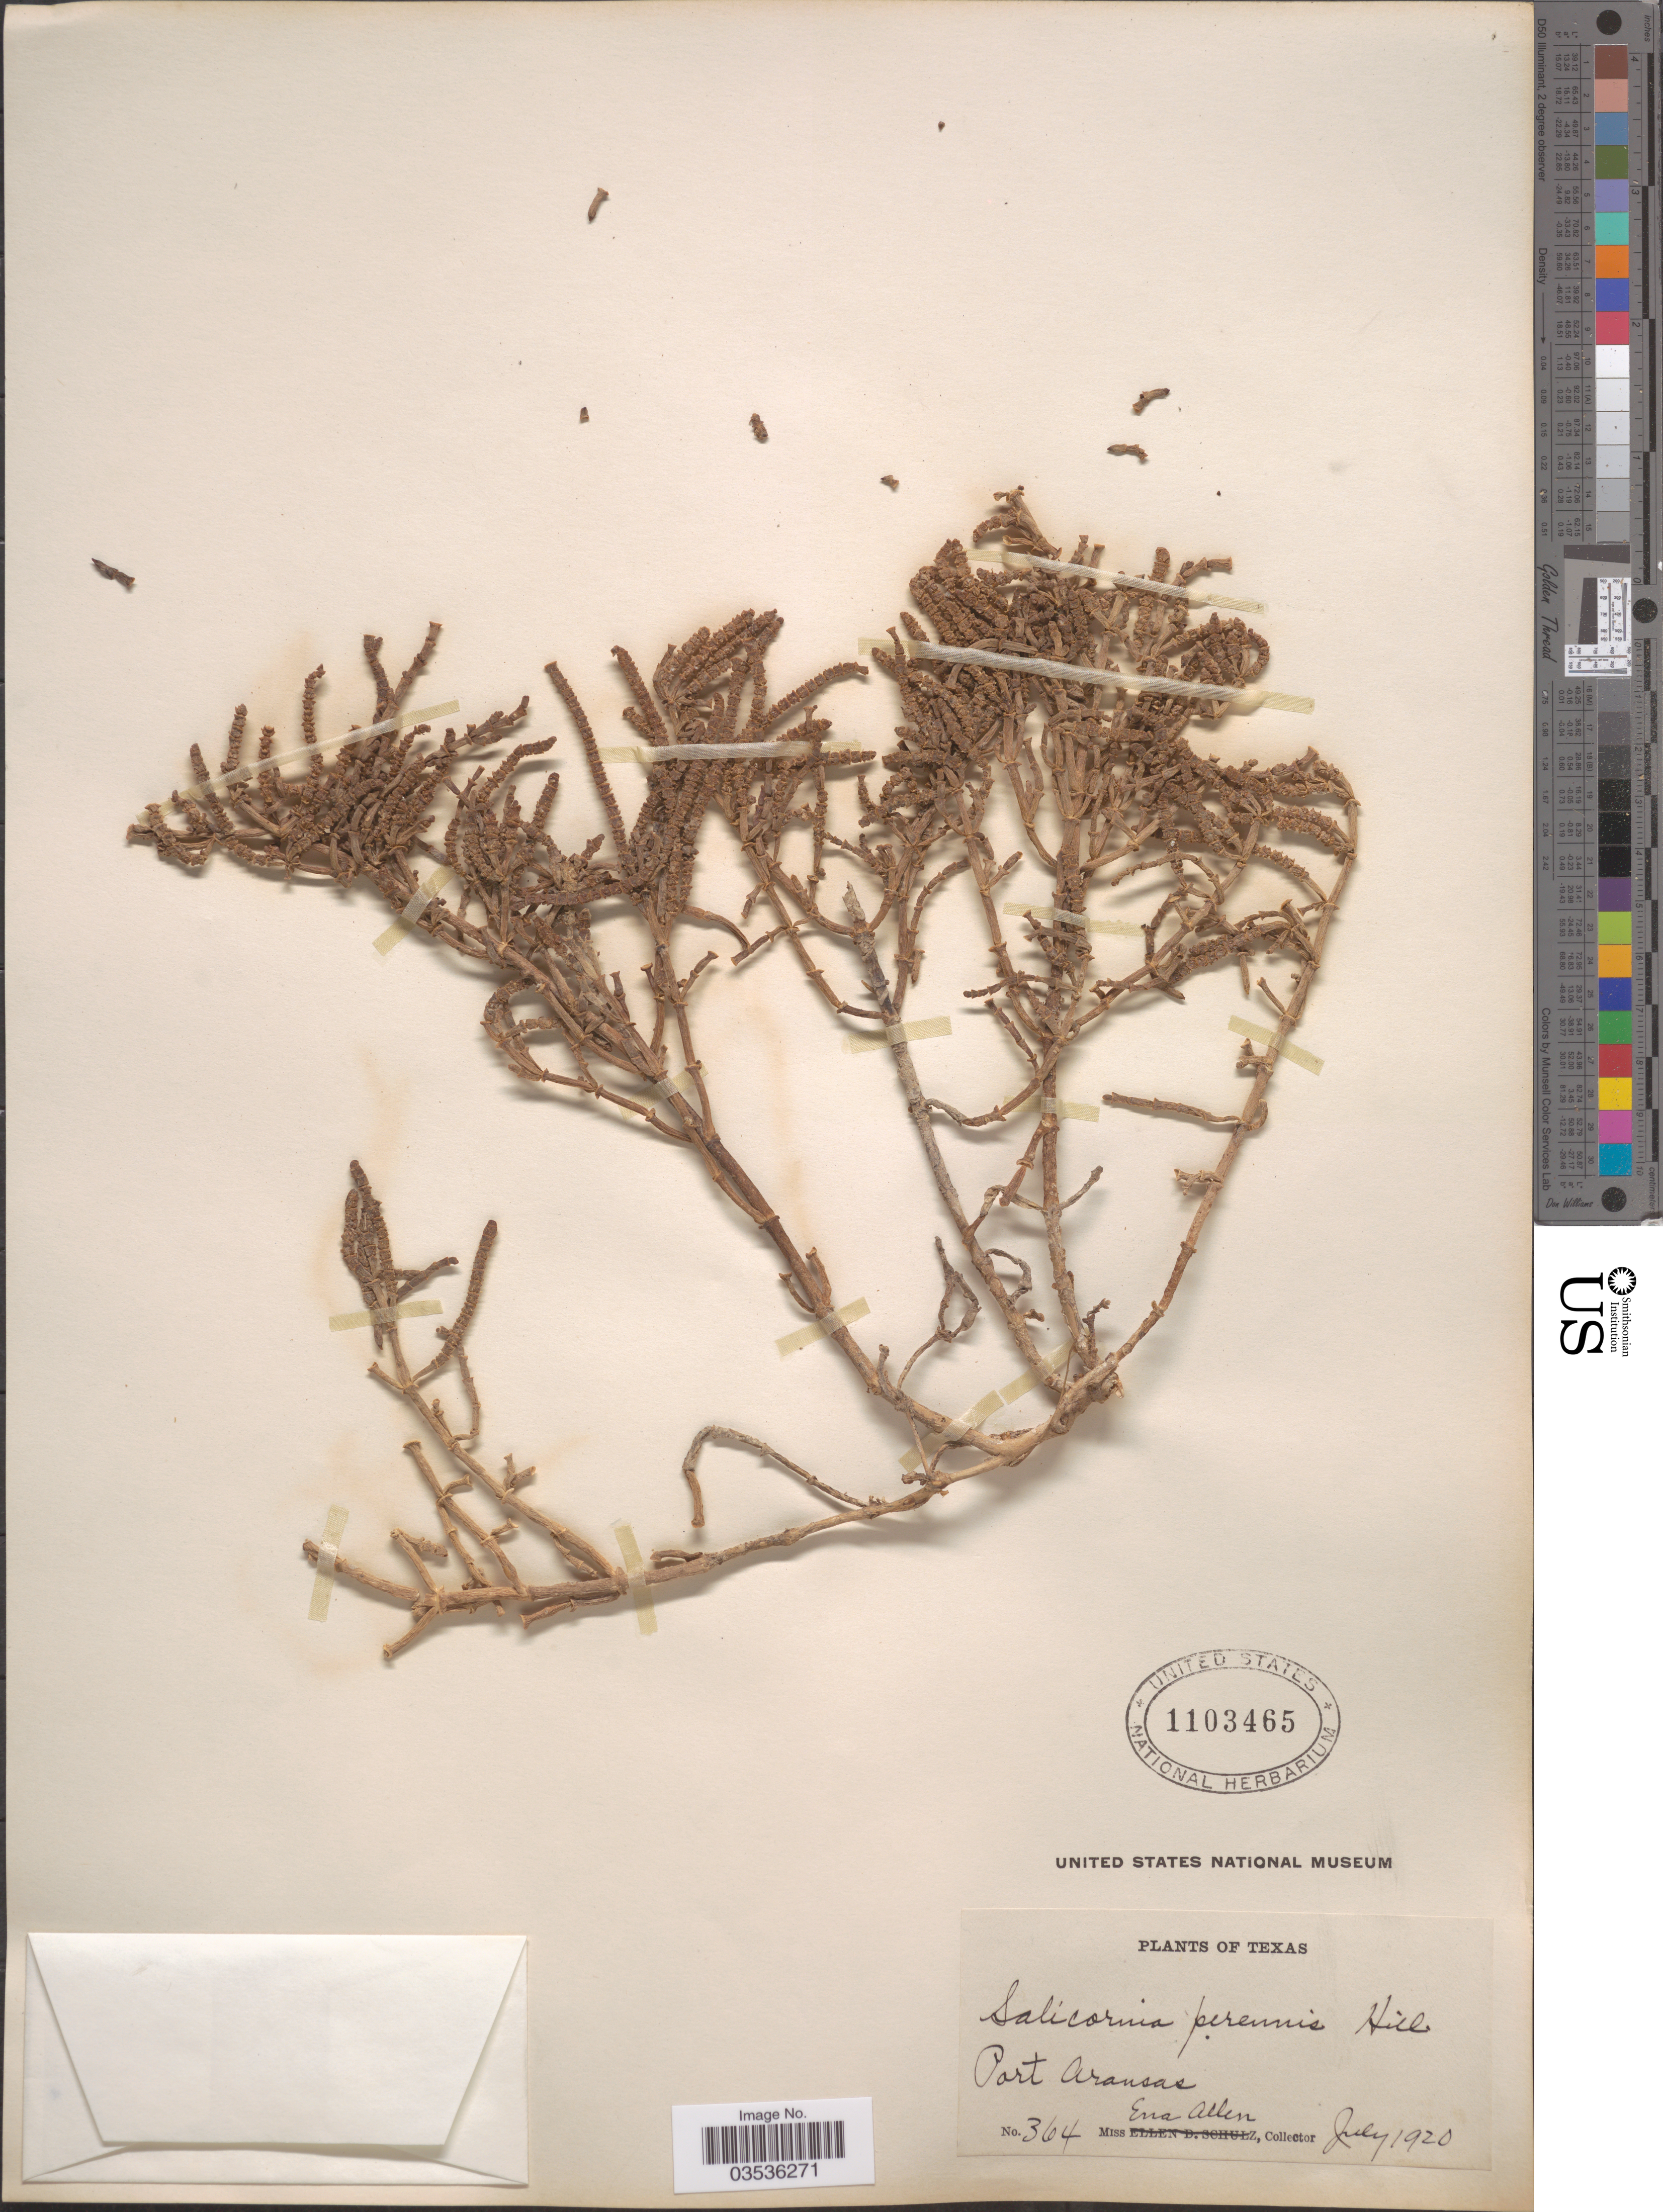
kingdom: Plantae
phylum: Tracheophyta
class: Magnoliopsida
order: Caryophyllales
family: Amaranthaceae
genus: Salicornia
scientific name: Salicornia perennis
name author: Mill.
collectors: E. Allen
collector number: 364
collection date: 1920-07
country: United States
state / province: Texas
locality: Port Aransas.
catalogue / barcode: US 1103465